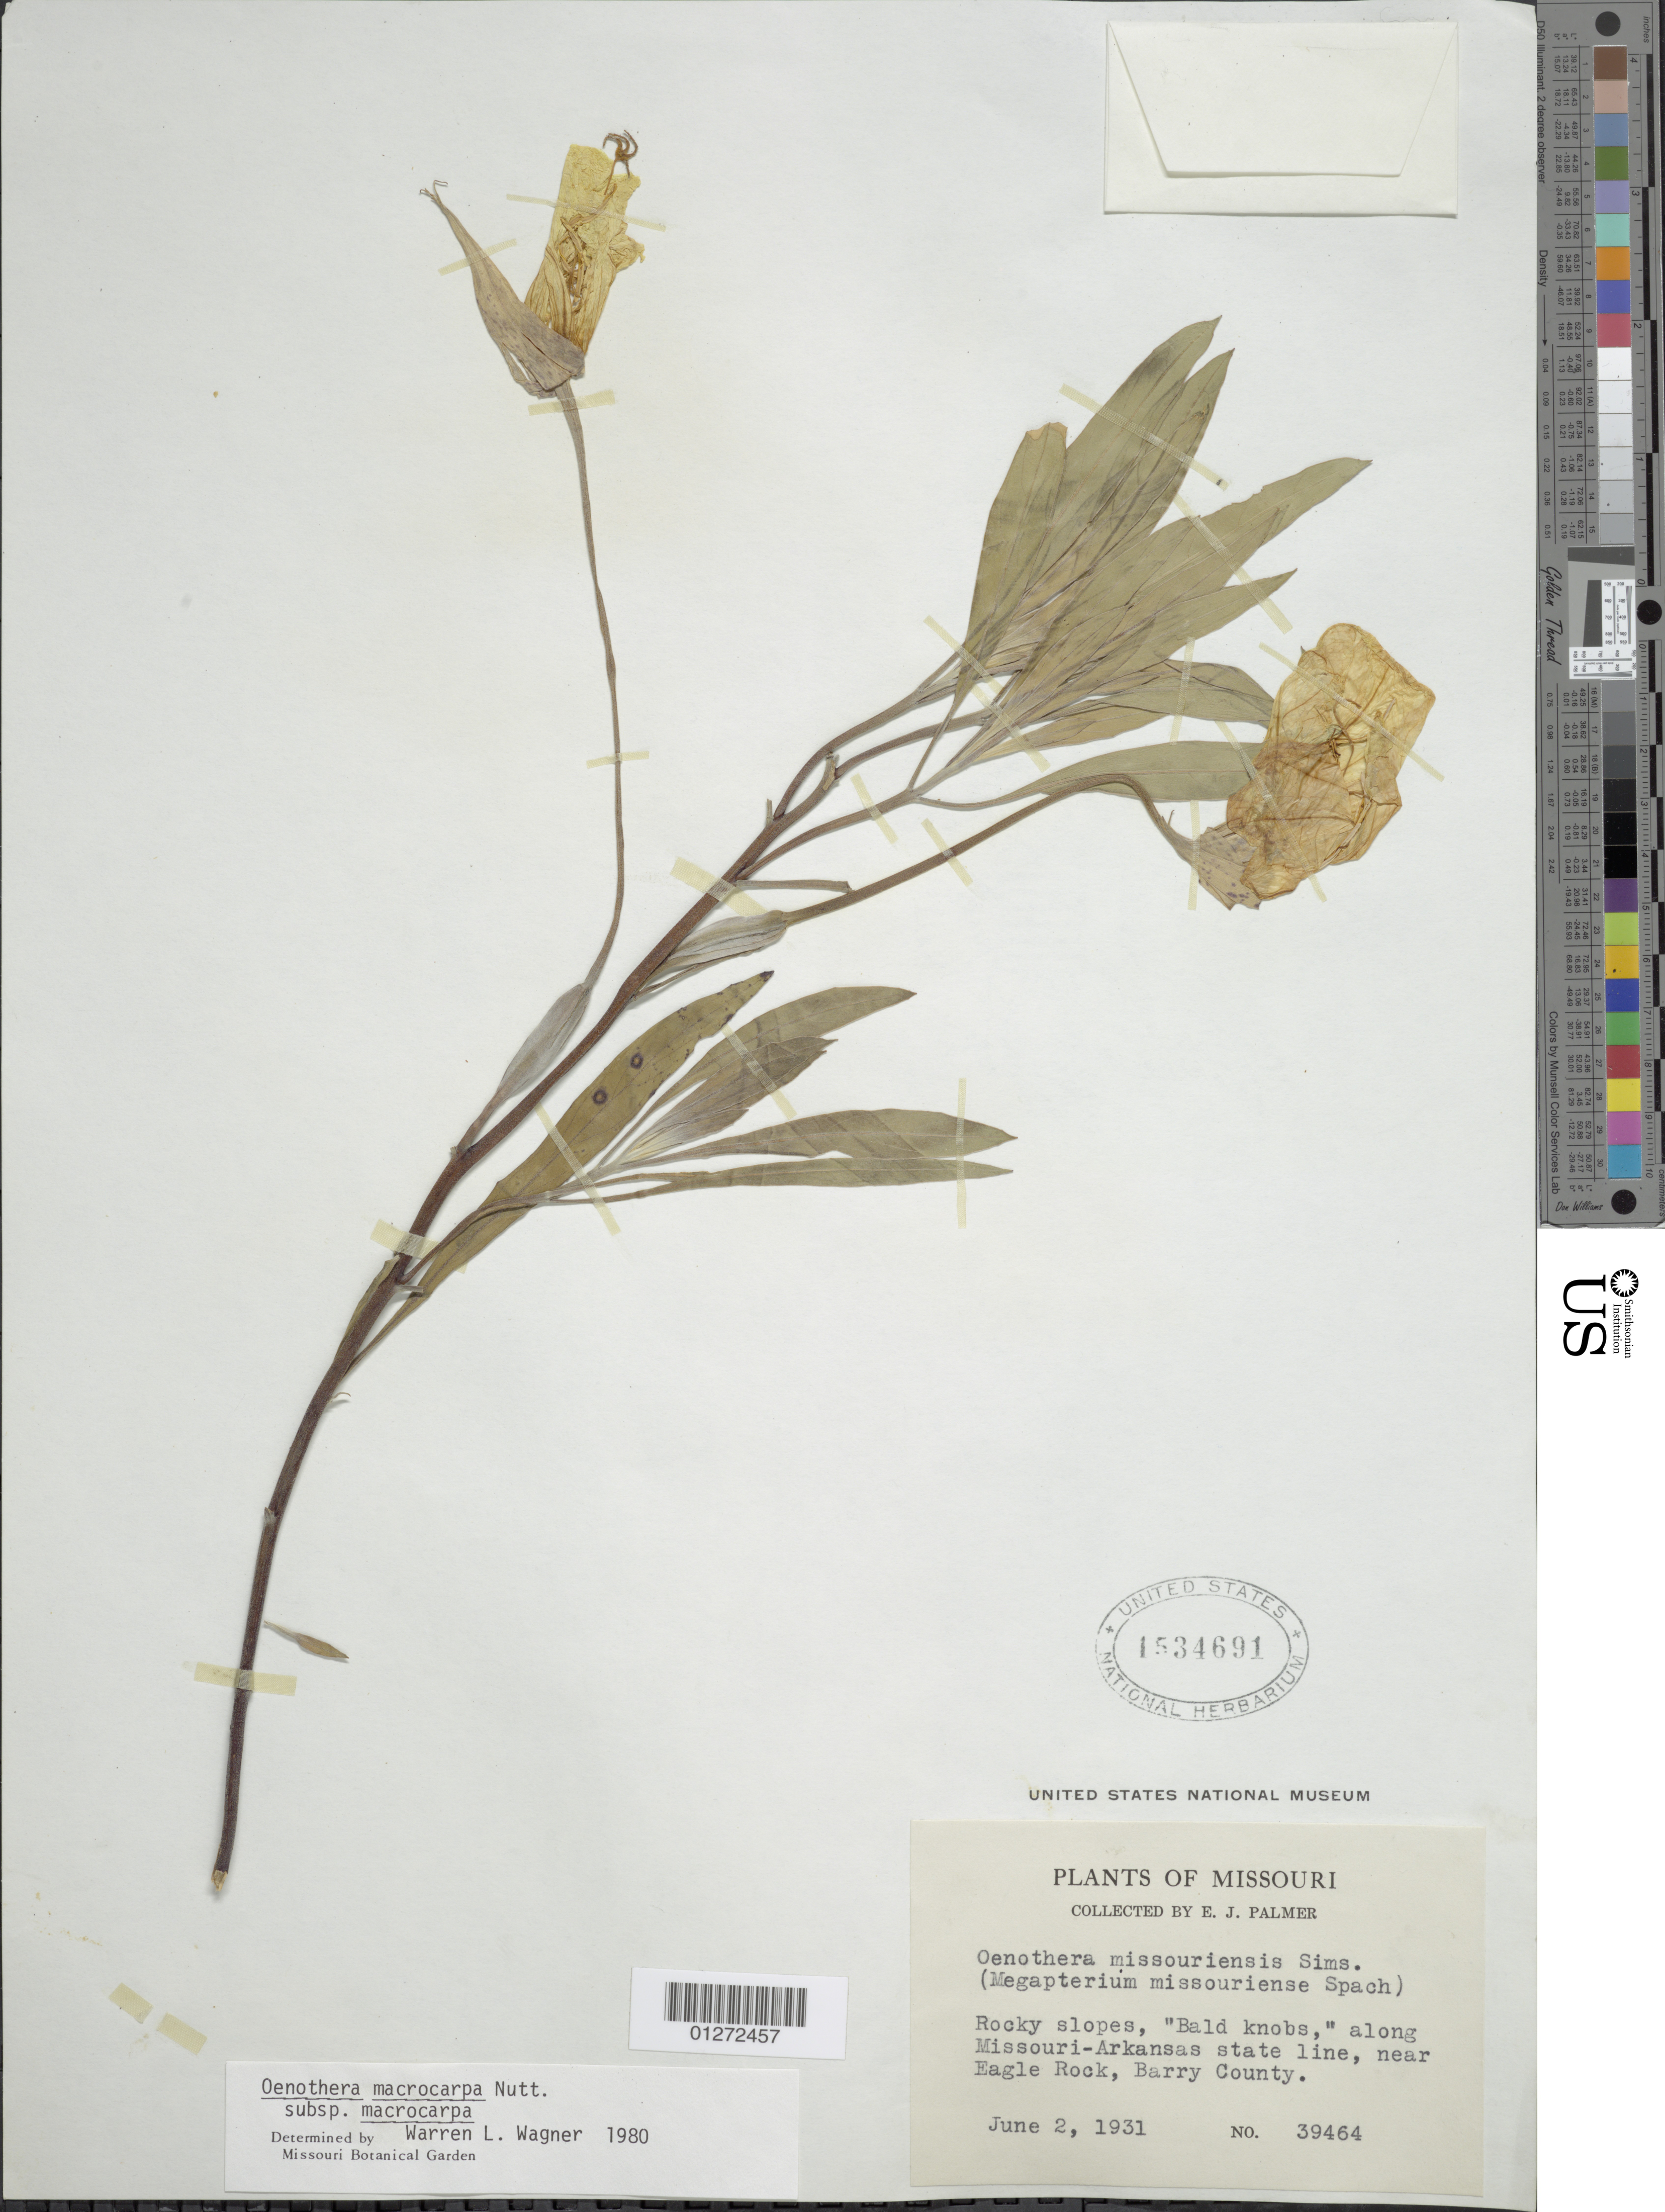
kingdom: Plantae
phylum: Tracheophyta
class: Magnoliopsida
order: Myrtales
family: Onagraceae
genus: Oenothera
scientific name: Oenothera macrocarpa subsp. macrocarpa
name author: Nutt.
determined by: Wagner, W. L., (BOT), Smithsonian Institution - National Museum of Natural History (UNITED STATES)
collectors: E. J. Palmer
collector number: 39464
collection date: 1931-06-02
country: United States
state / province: Missouri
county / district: Barry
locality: " Bald knobs", along Missouri- Arkansas state line, near Eagle Rock.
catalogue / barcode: US 1534691